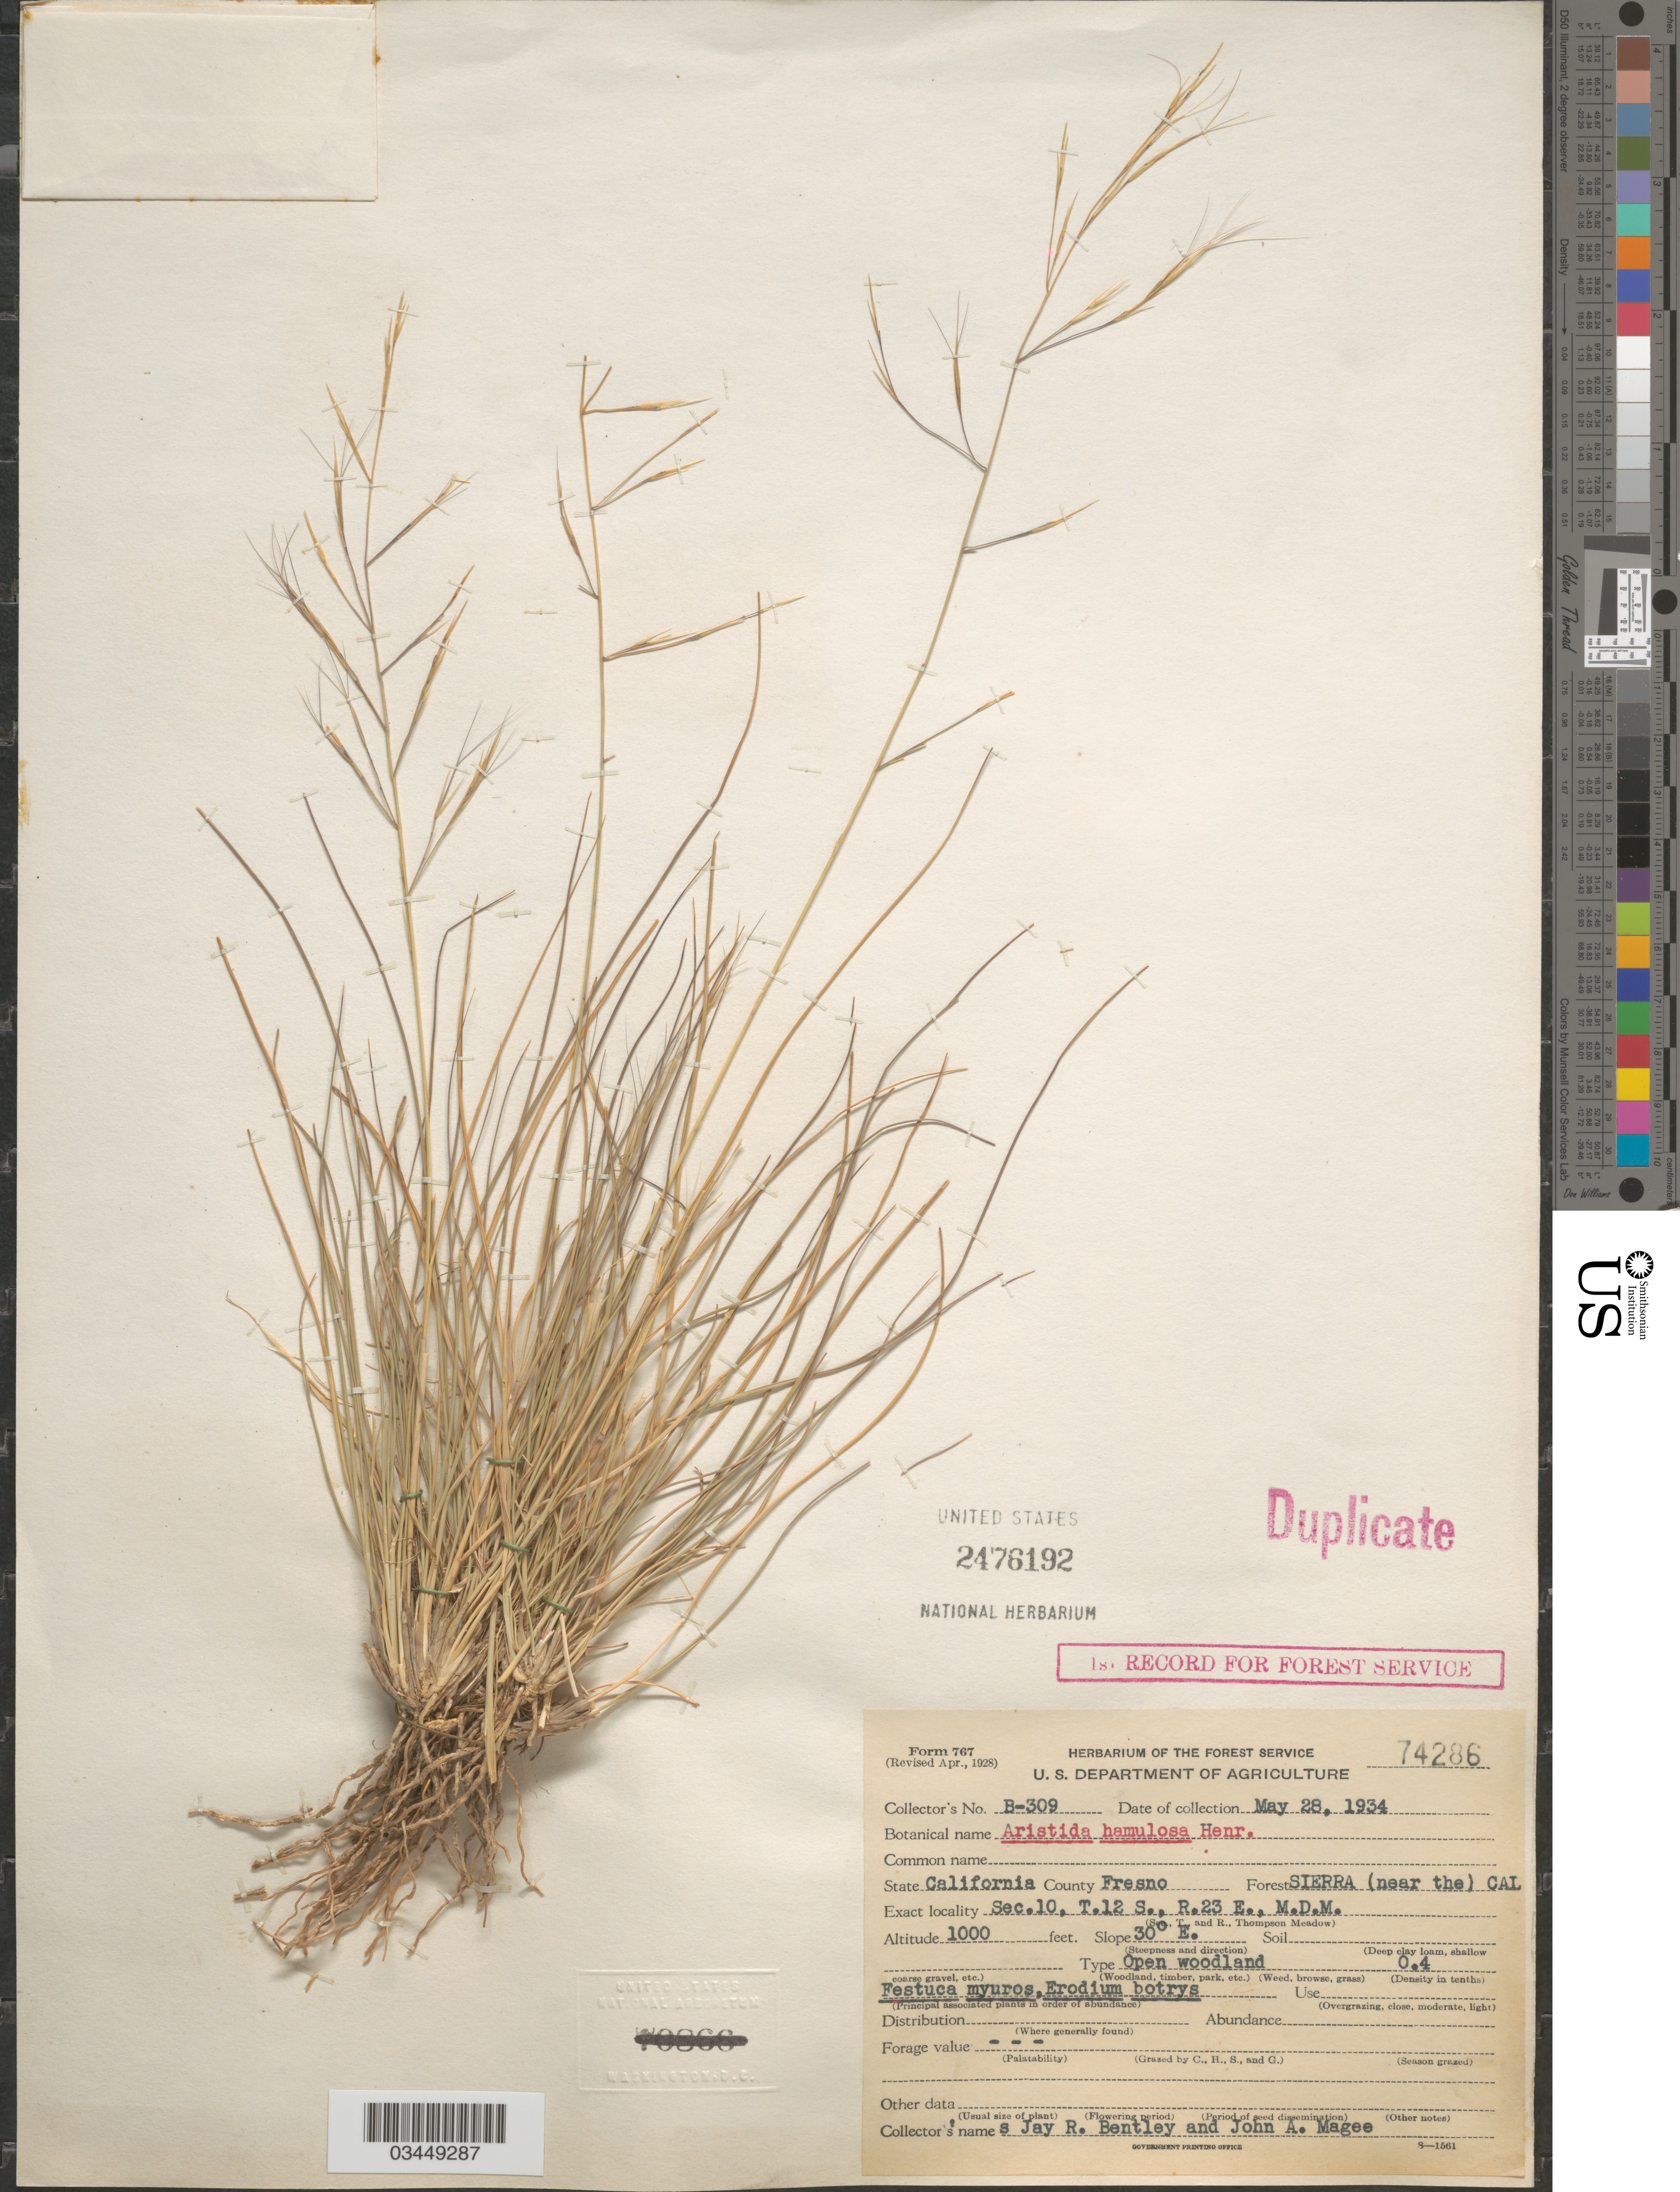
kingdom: Plantae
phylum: Tracheophyta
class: Liliopsida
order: Poales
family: Poaceae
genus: Aristida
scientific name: Aristida hamulosa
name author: Henr.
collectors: J. Bentley & J. Magee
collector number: B-309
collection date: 1934-05-28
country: United States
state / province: California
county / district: Fresno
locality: County Fresno. Forest Sierra (near the) CAL. Sec.10, T.12 S., R.23 E., M.D.M. Slope 30° E.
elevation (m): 305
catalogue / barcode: US 2476192